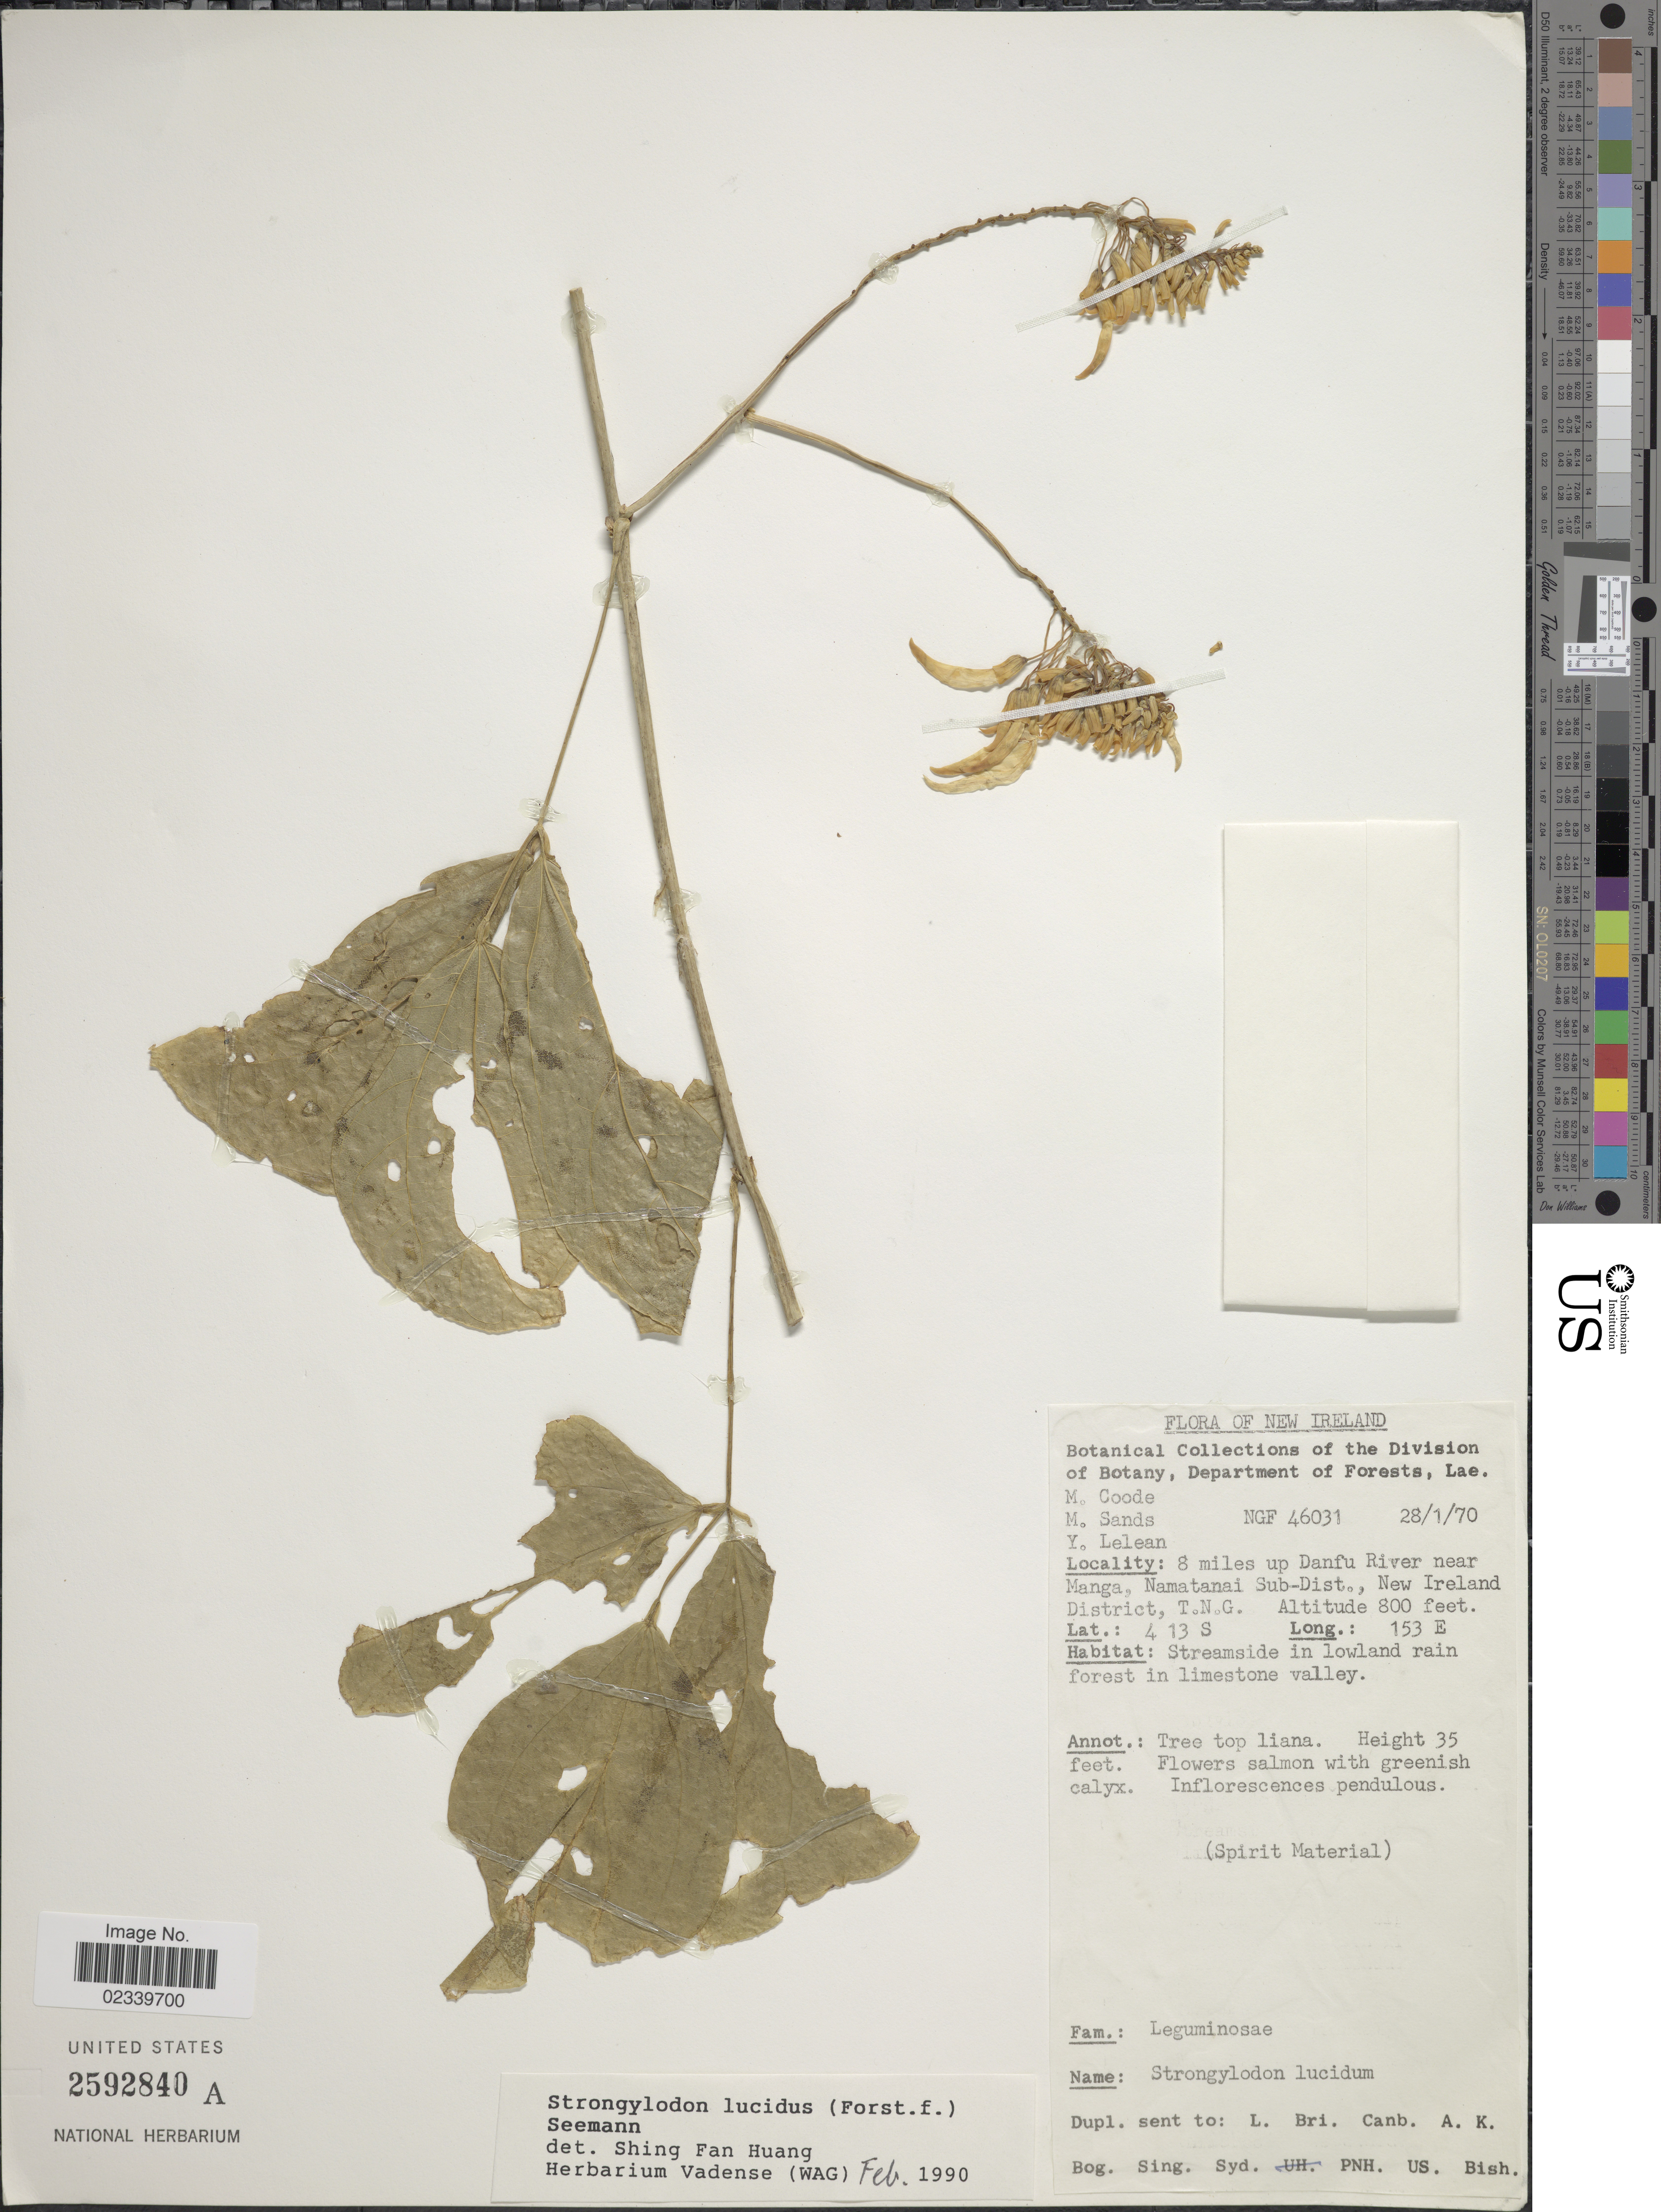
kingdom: Plantae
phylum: Tracheophyta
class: Magnoliopsida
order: Fabales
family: Fabaceae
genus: Strongylodon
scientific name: Strongylodon lucidus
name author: (G. Forst.) Seem.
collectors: M. Coode, M. Sands & Y. Lelean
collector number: NGF46031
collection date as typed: Transcribed d/m/y: 28/1/70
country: Papua New Guinea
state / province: New Ireland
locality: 8 miles up Danfu River near Manga, Namatanai Sub-Dist., New Ireland District, T.N.G.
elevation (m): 244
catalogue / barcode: US 2592840A